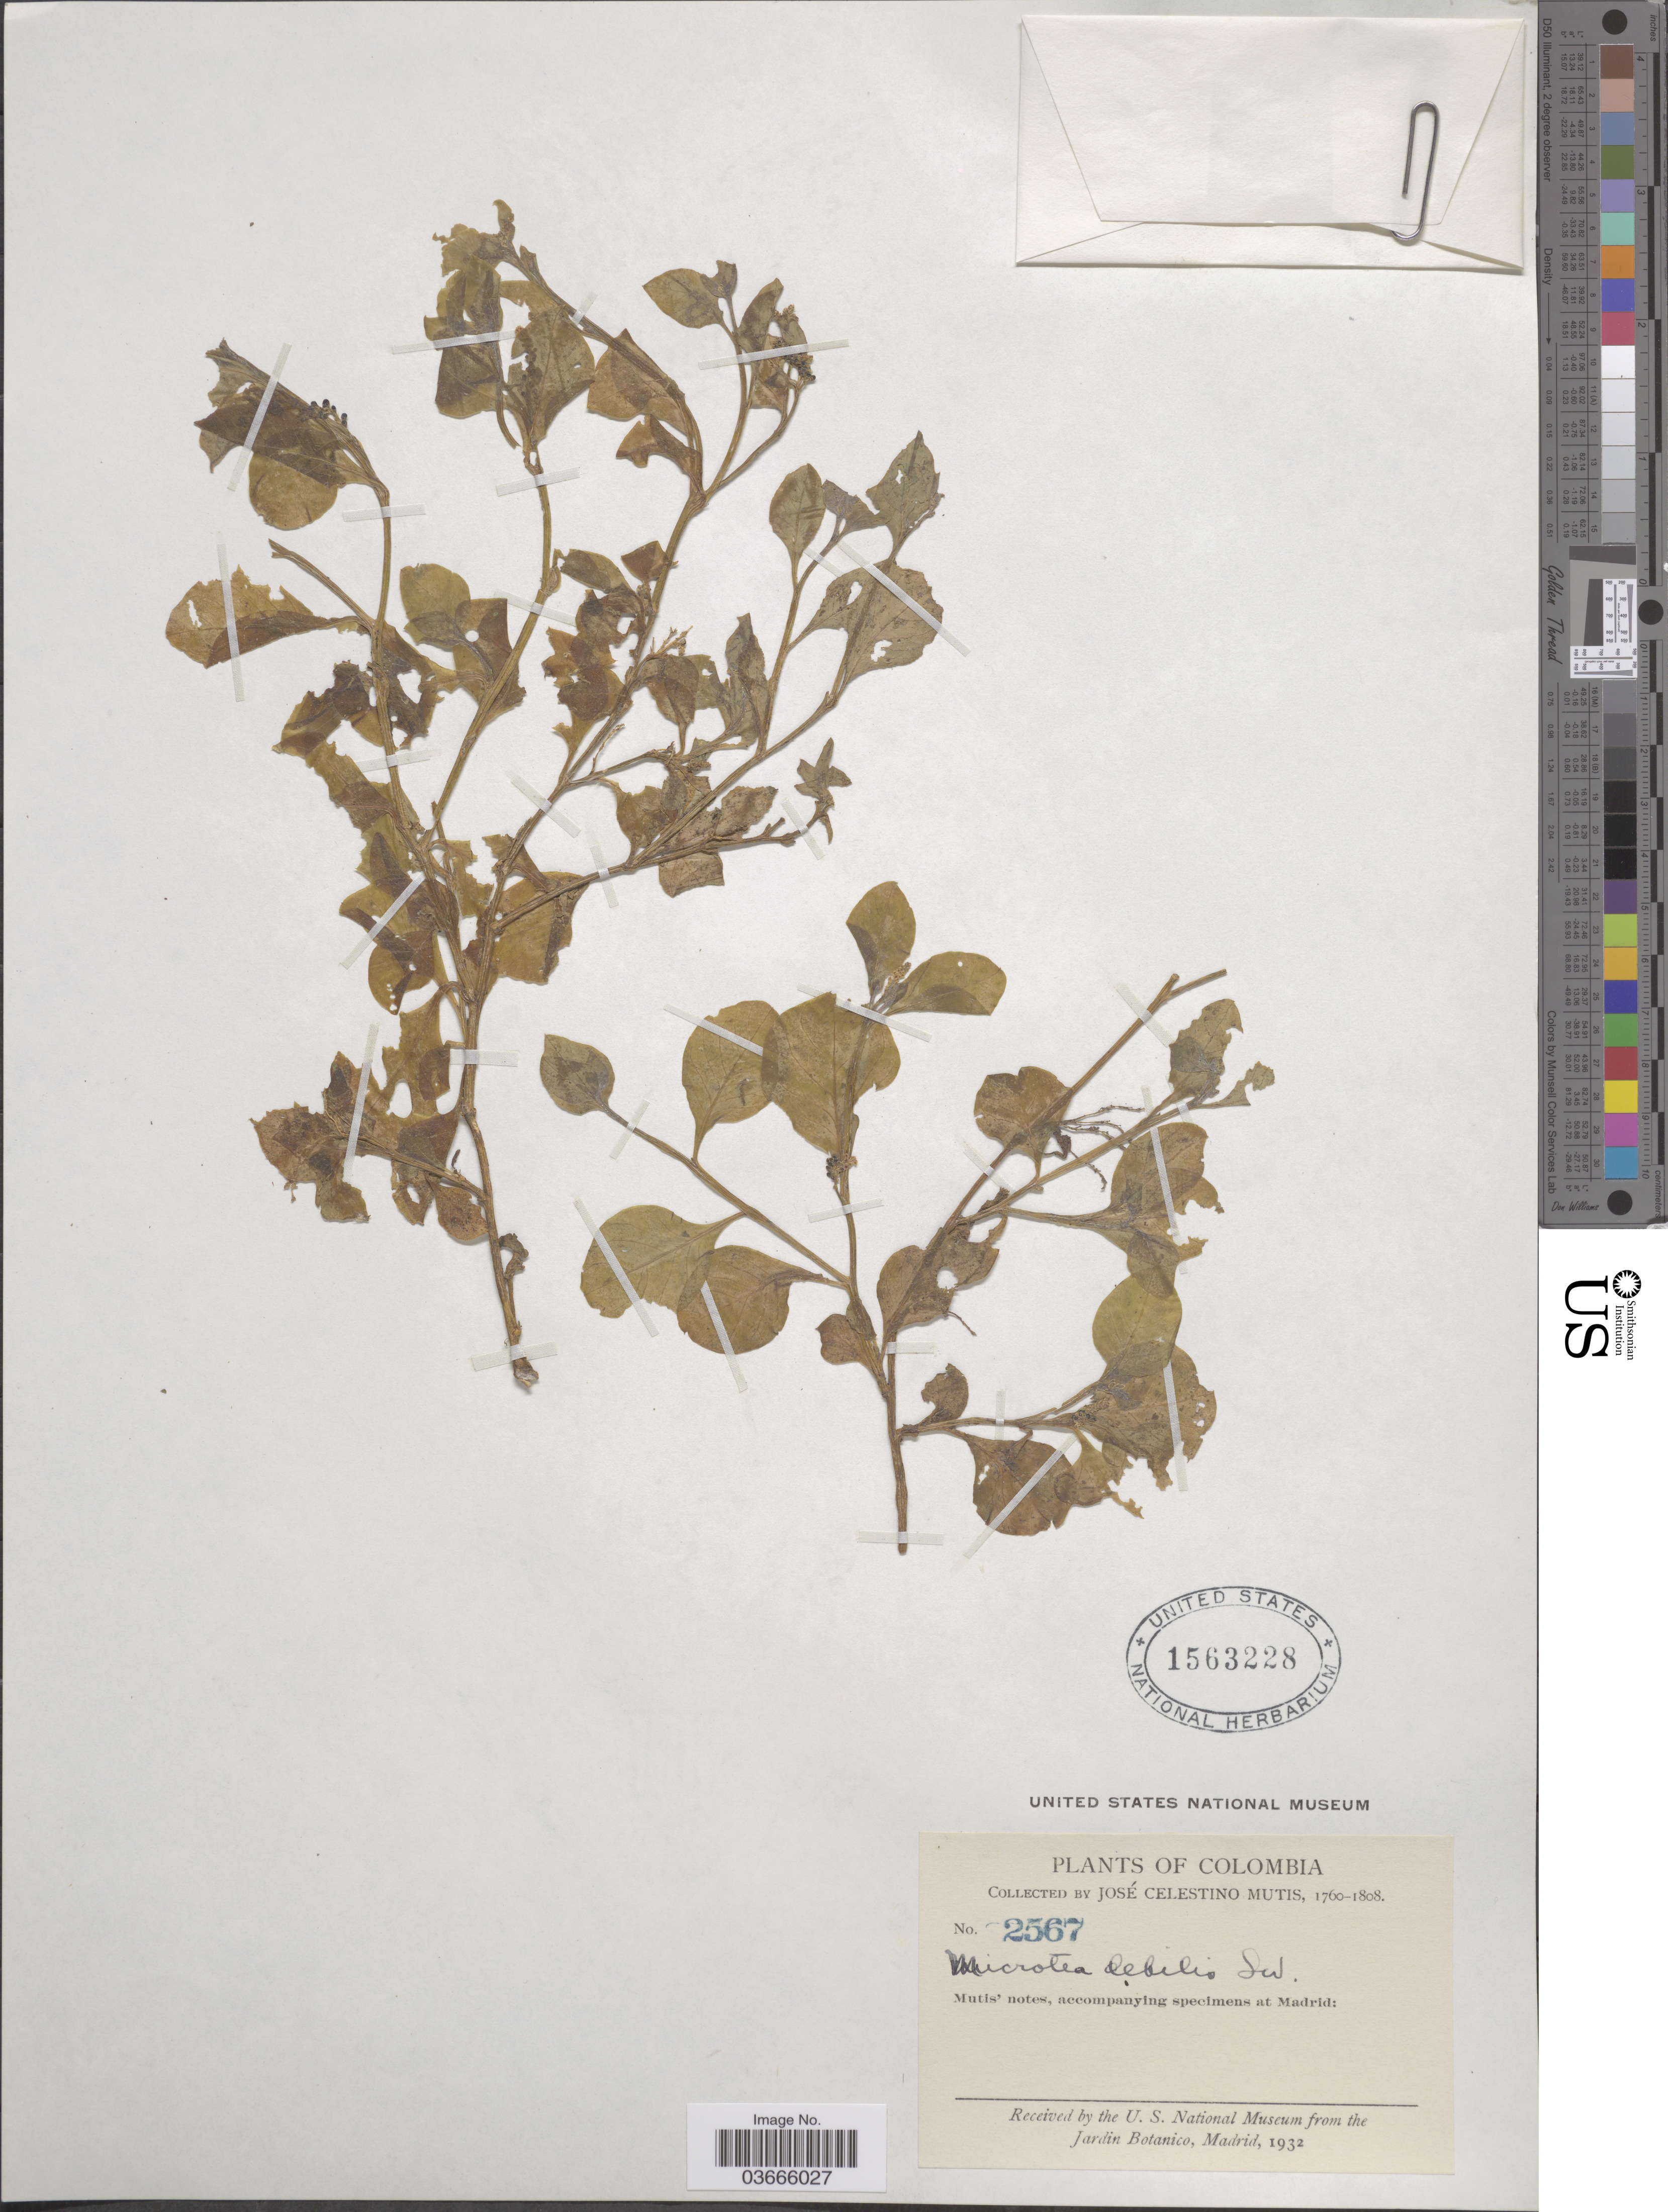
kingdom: Plantae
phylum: Tracheophyta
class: Magnoliopsida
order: Caryophyllales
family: Microteaceae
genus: Microtea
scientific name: Microtea debilis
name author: Sw.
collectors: J. C. B. Mutis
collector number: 2567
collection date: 1760/1808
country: Colombia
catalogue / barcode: US 1563228